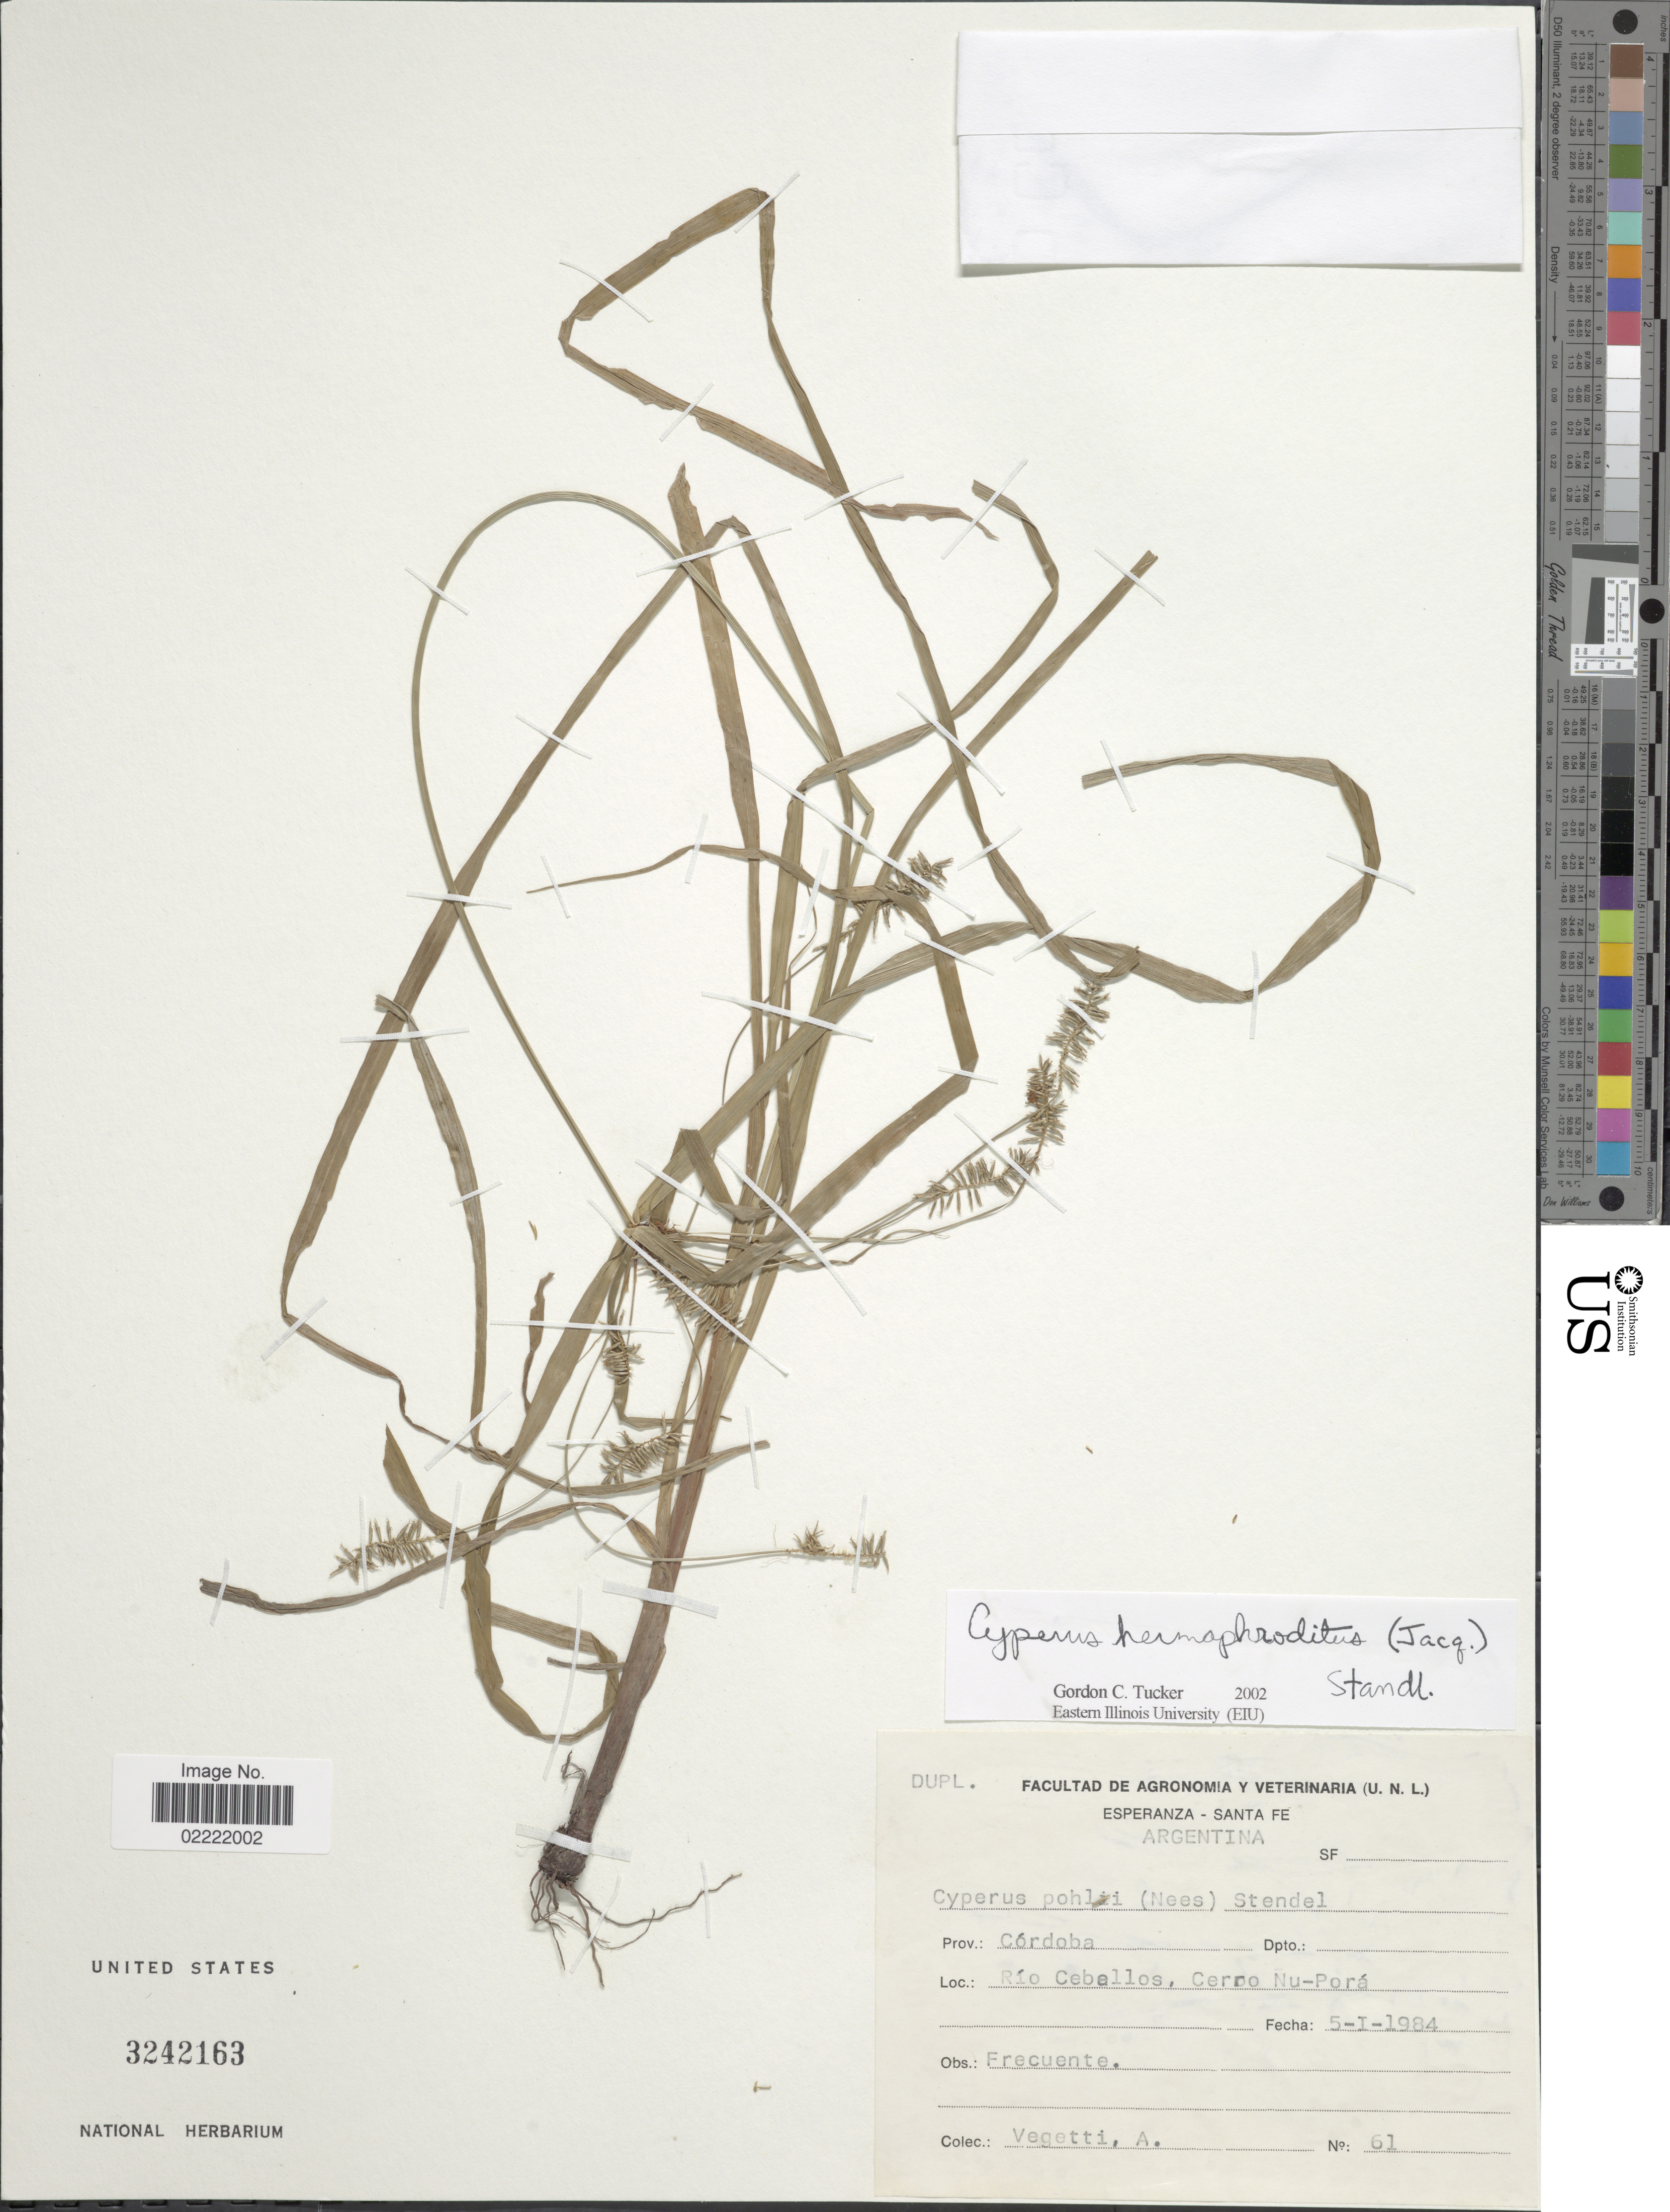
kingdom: Plantae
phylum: Tracheophyta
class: Liliopsida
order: Poales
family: Cyperaceae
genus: Cyperus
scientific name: Cyperus hermaphroditus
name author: (Jacq.) Standl.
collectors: A. Vegetti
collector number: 61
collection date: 1984-01-05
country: Argentina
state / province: Cordoba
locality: Rio Ceballos, Cerro Nu-Pora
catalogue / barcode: US 3242163